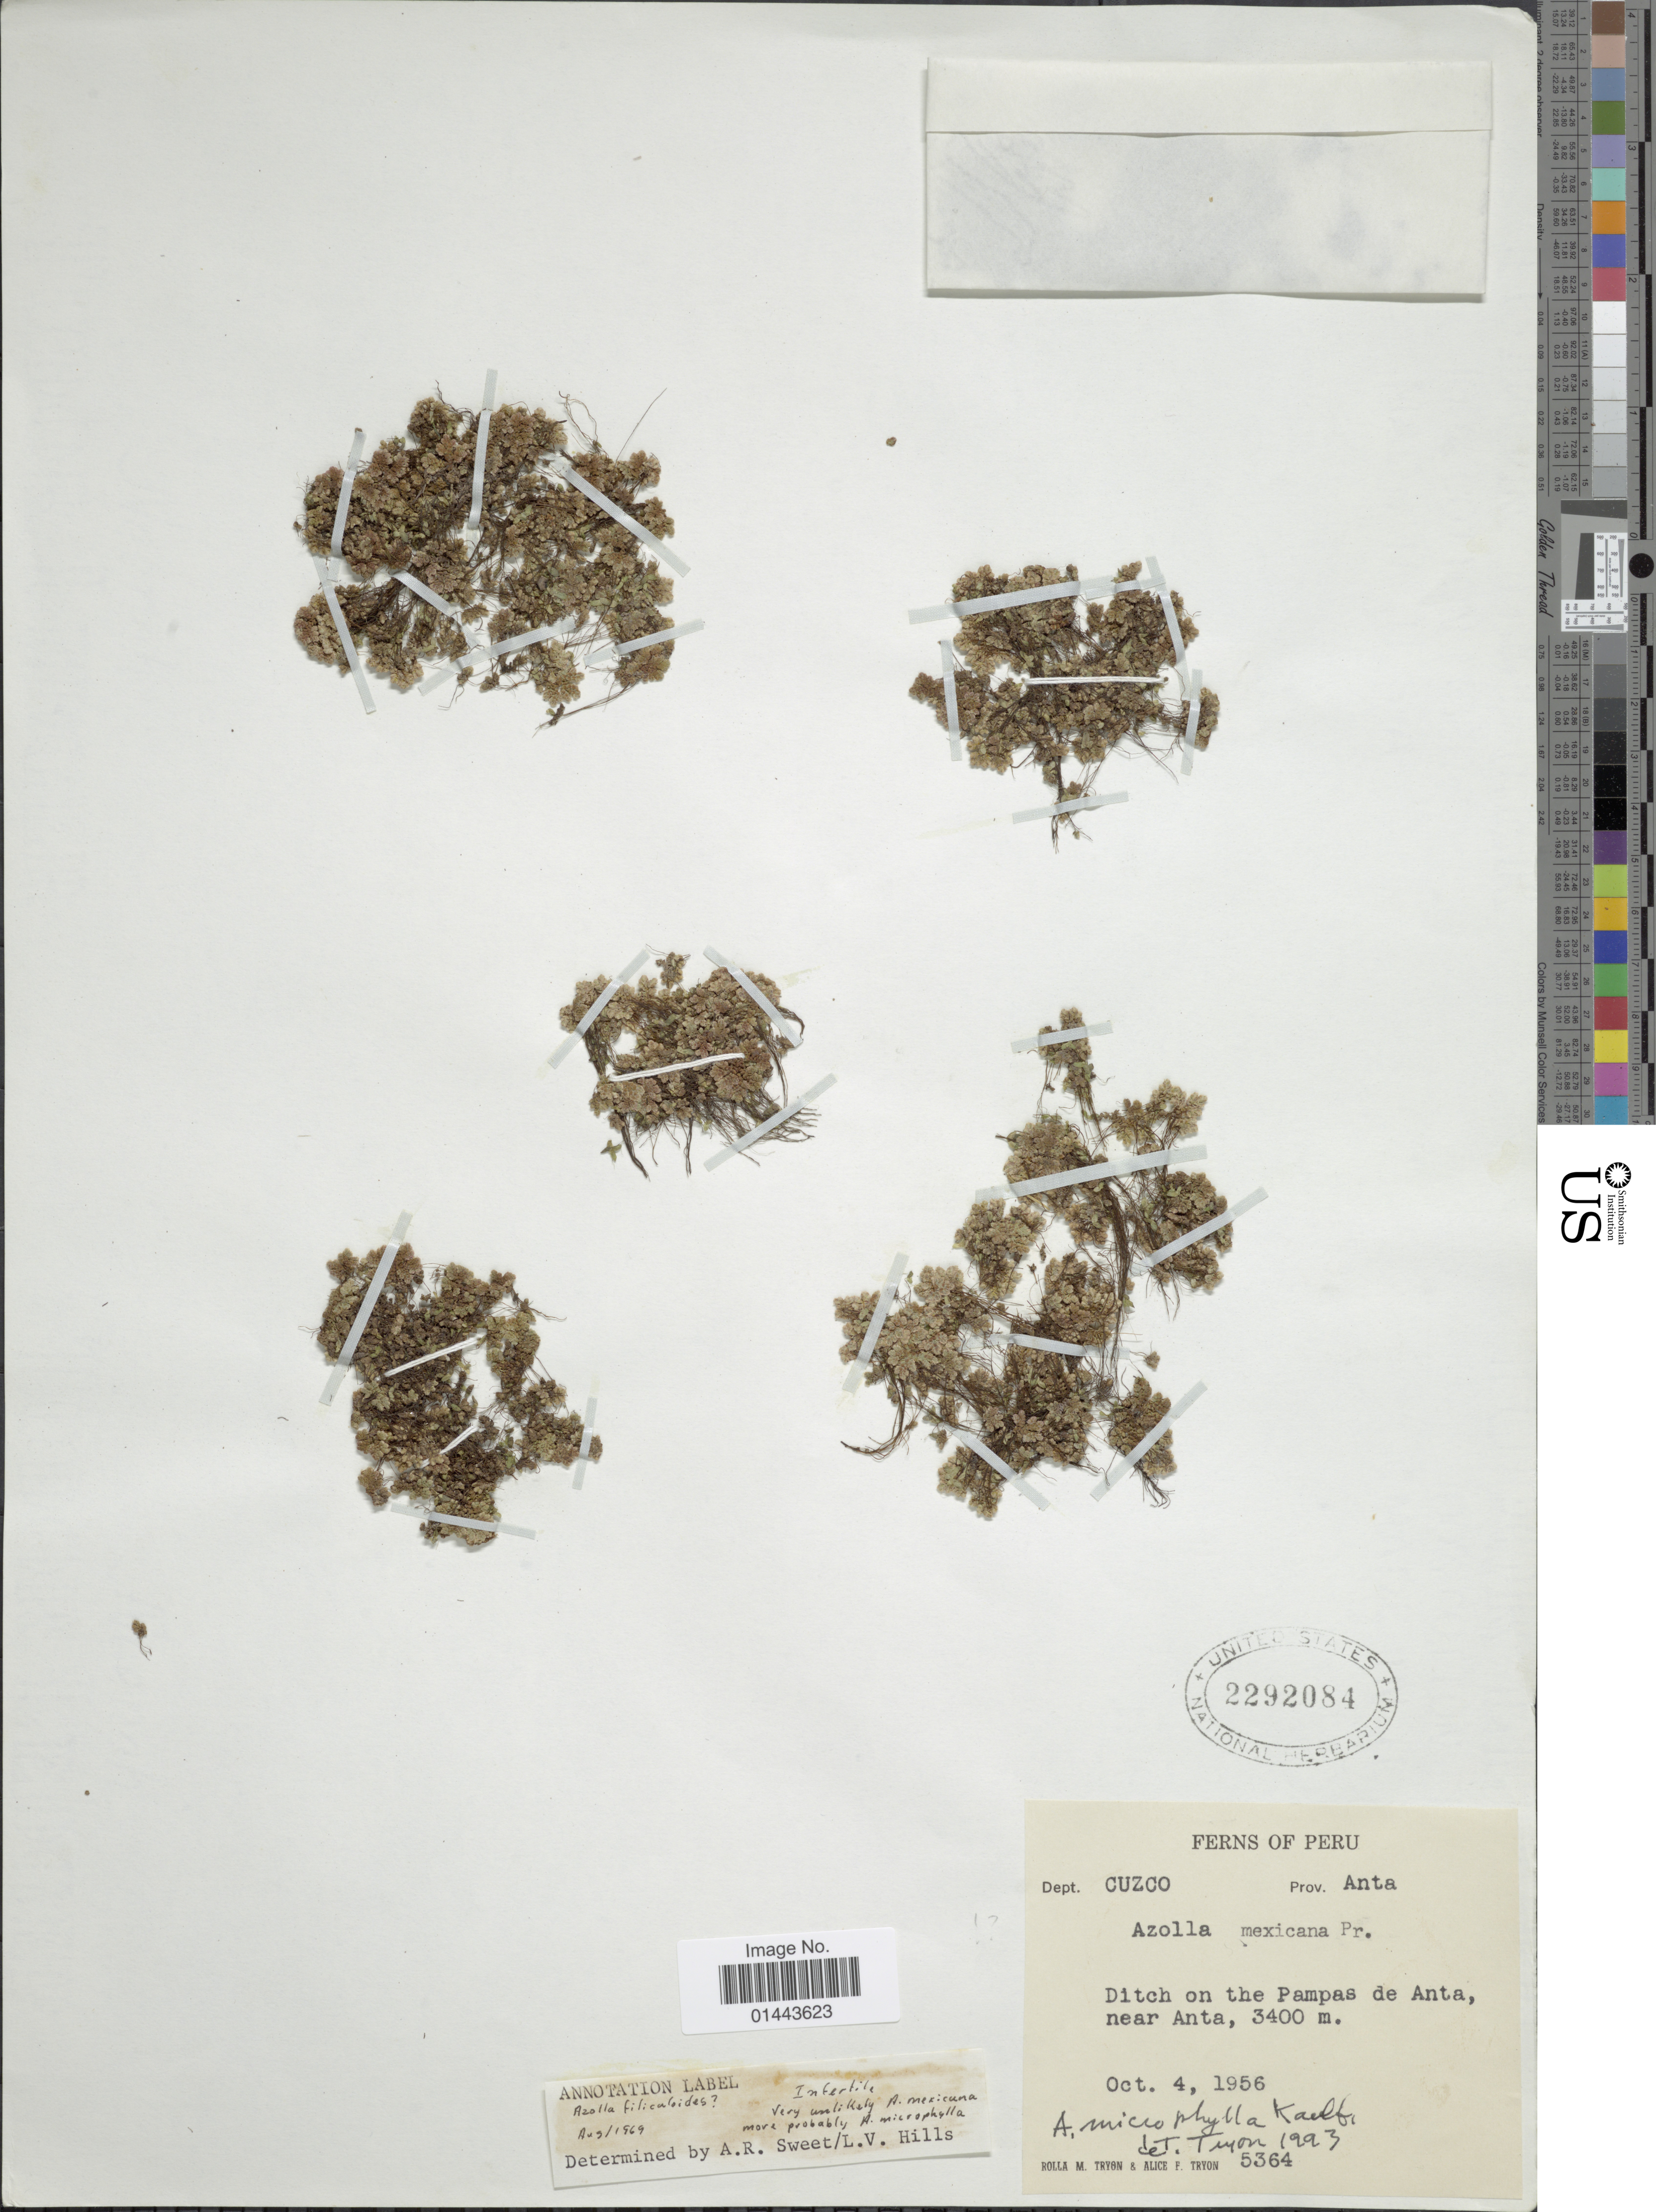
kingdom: Plantae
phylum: Tracheophyta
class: Polypodiopsida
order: Salviniales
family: Salviniaceae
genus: Azolla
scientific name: Azolla mexicana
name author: C. Presl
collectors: R. M. Tryon & A. F. Tryon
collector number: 5364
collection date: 1956-10-04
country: Peru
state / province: Cusco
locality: Cuzco. Prov. Anta. ditch on the Pampas de Anta, near Anta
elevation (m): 3400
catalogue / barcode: US 2292084